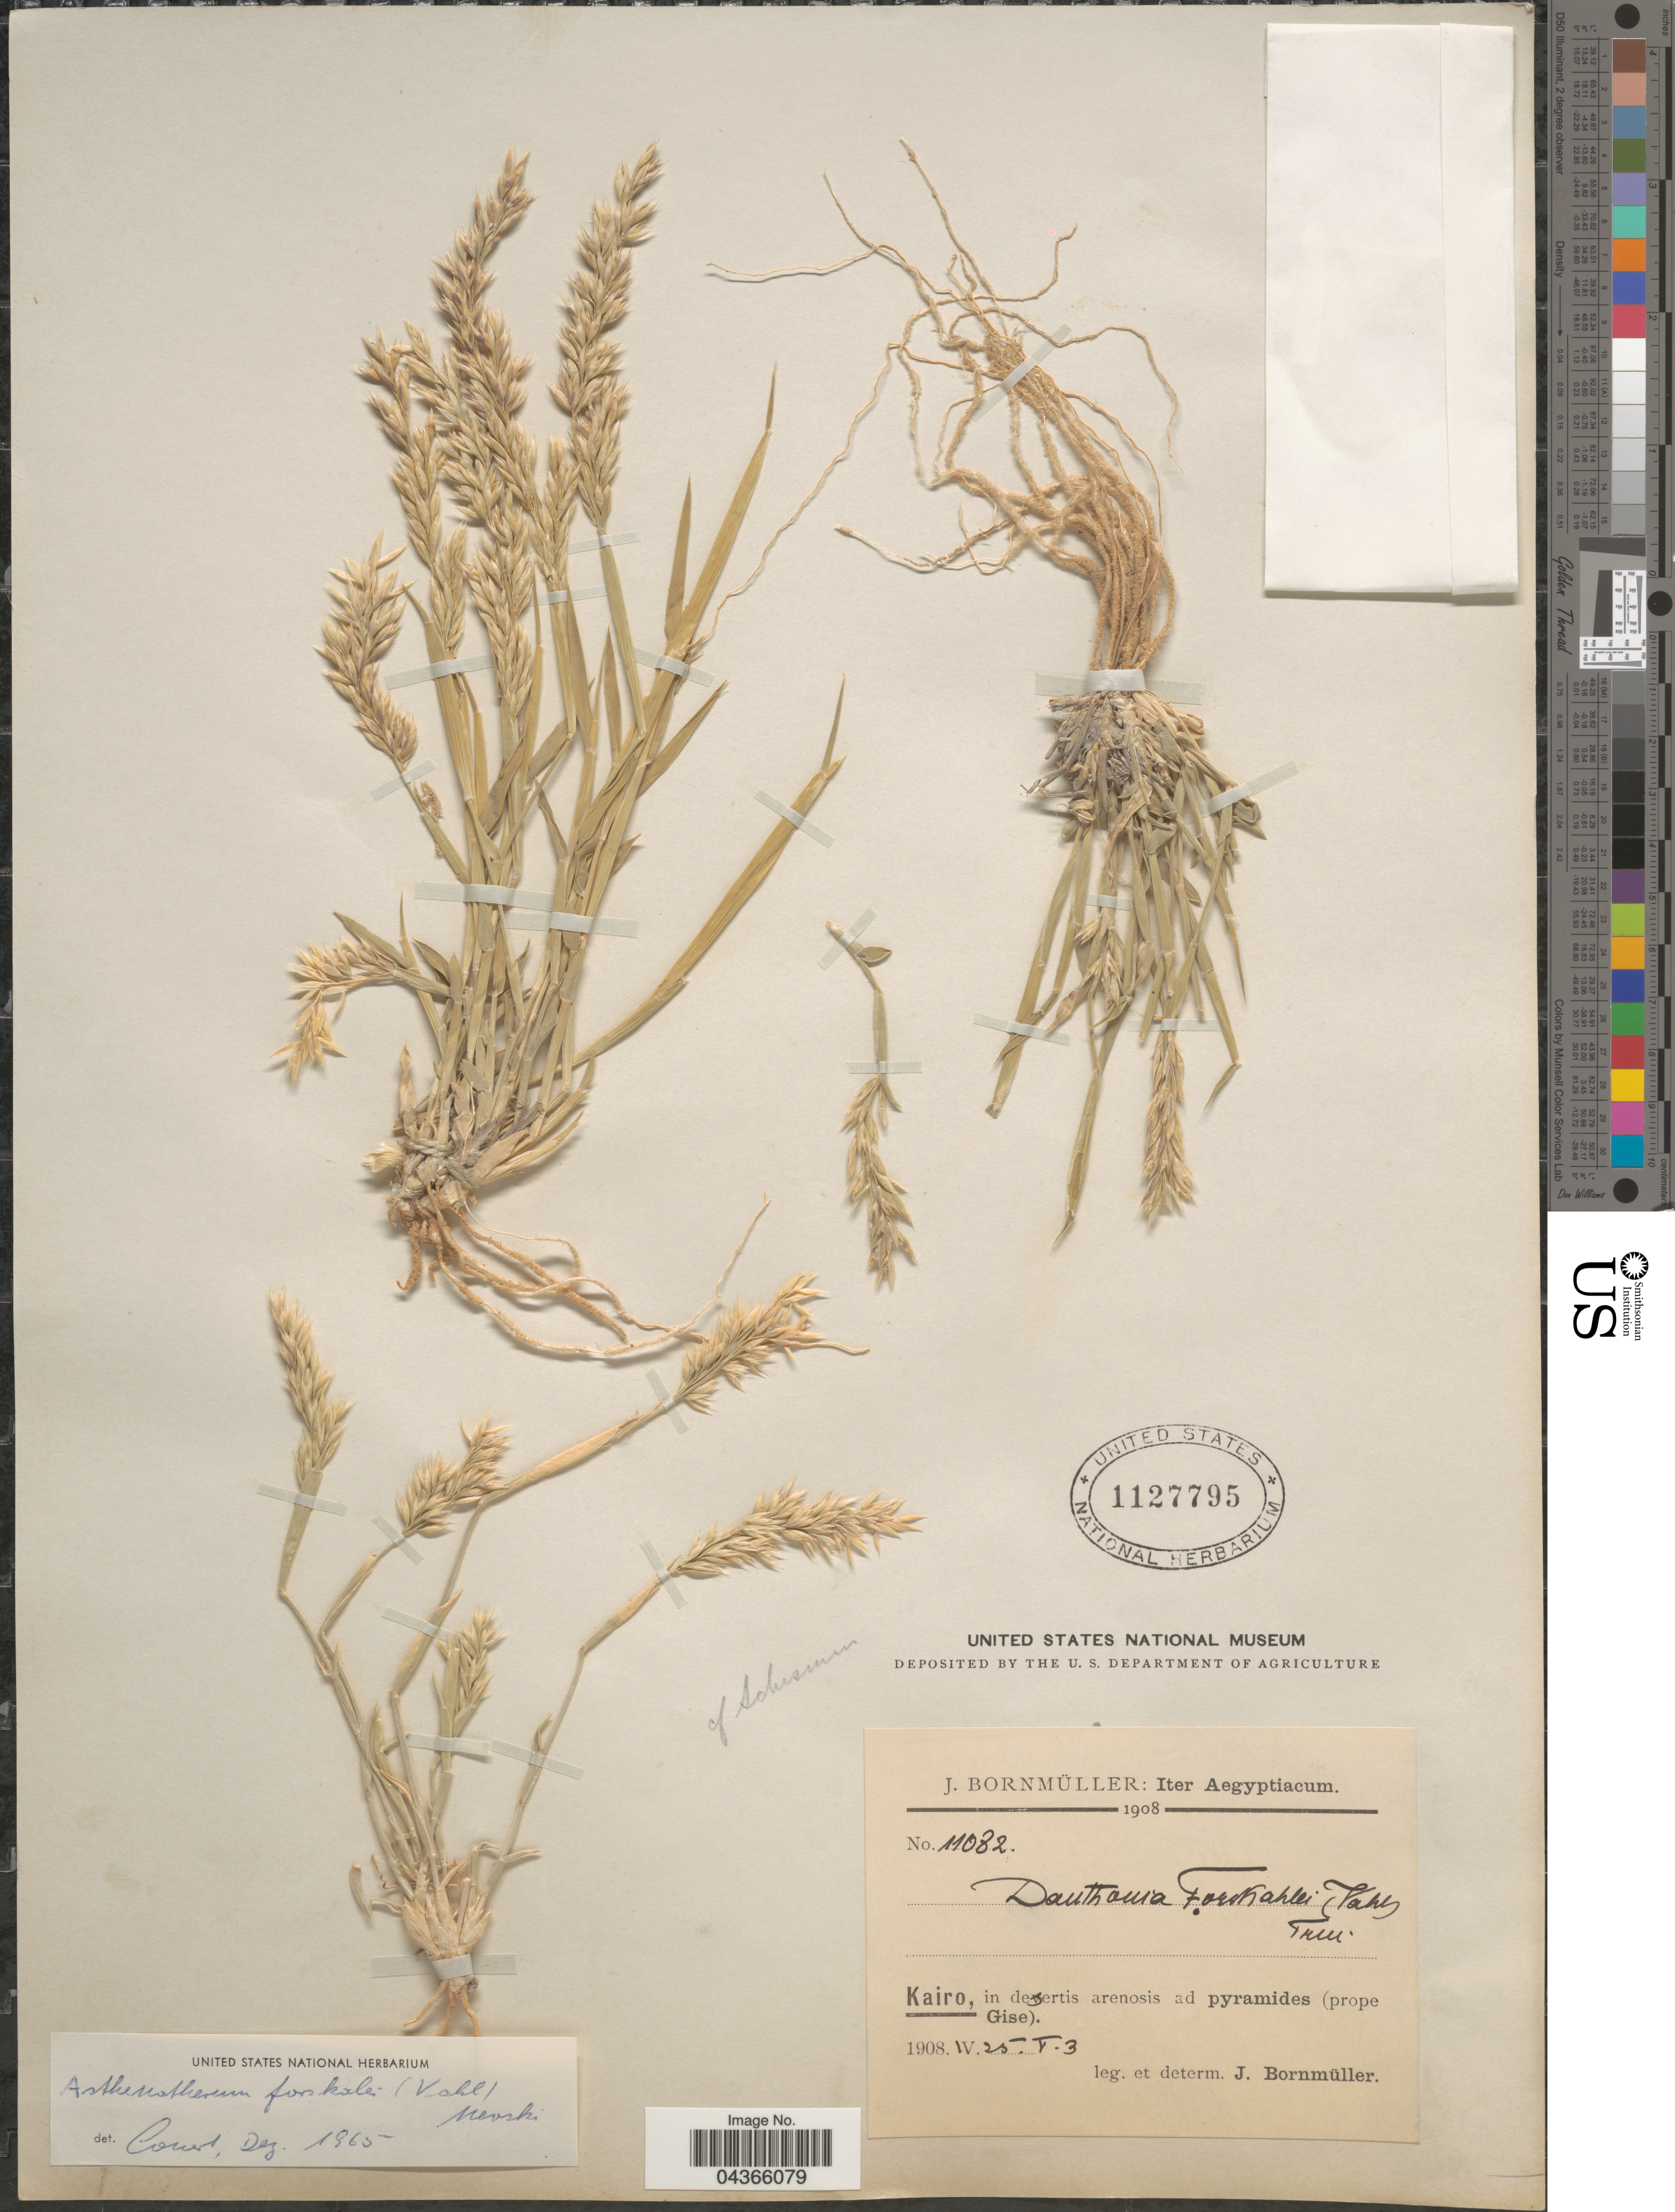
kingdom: Plantae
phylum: Tracheophyta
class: Liliopsida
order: Poales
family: Poaceae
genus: Centropodia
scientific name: Centropodia forsskalii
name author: (Vahl) Cope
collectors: J. Bornmüller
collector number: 11082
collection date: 1908-04-25/1908-05-03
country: Egypt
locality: Iter Aegyptiacum. Kairo, in desertis arenosis ad pyramides (prope Gise).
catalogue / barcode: US 1127795